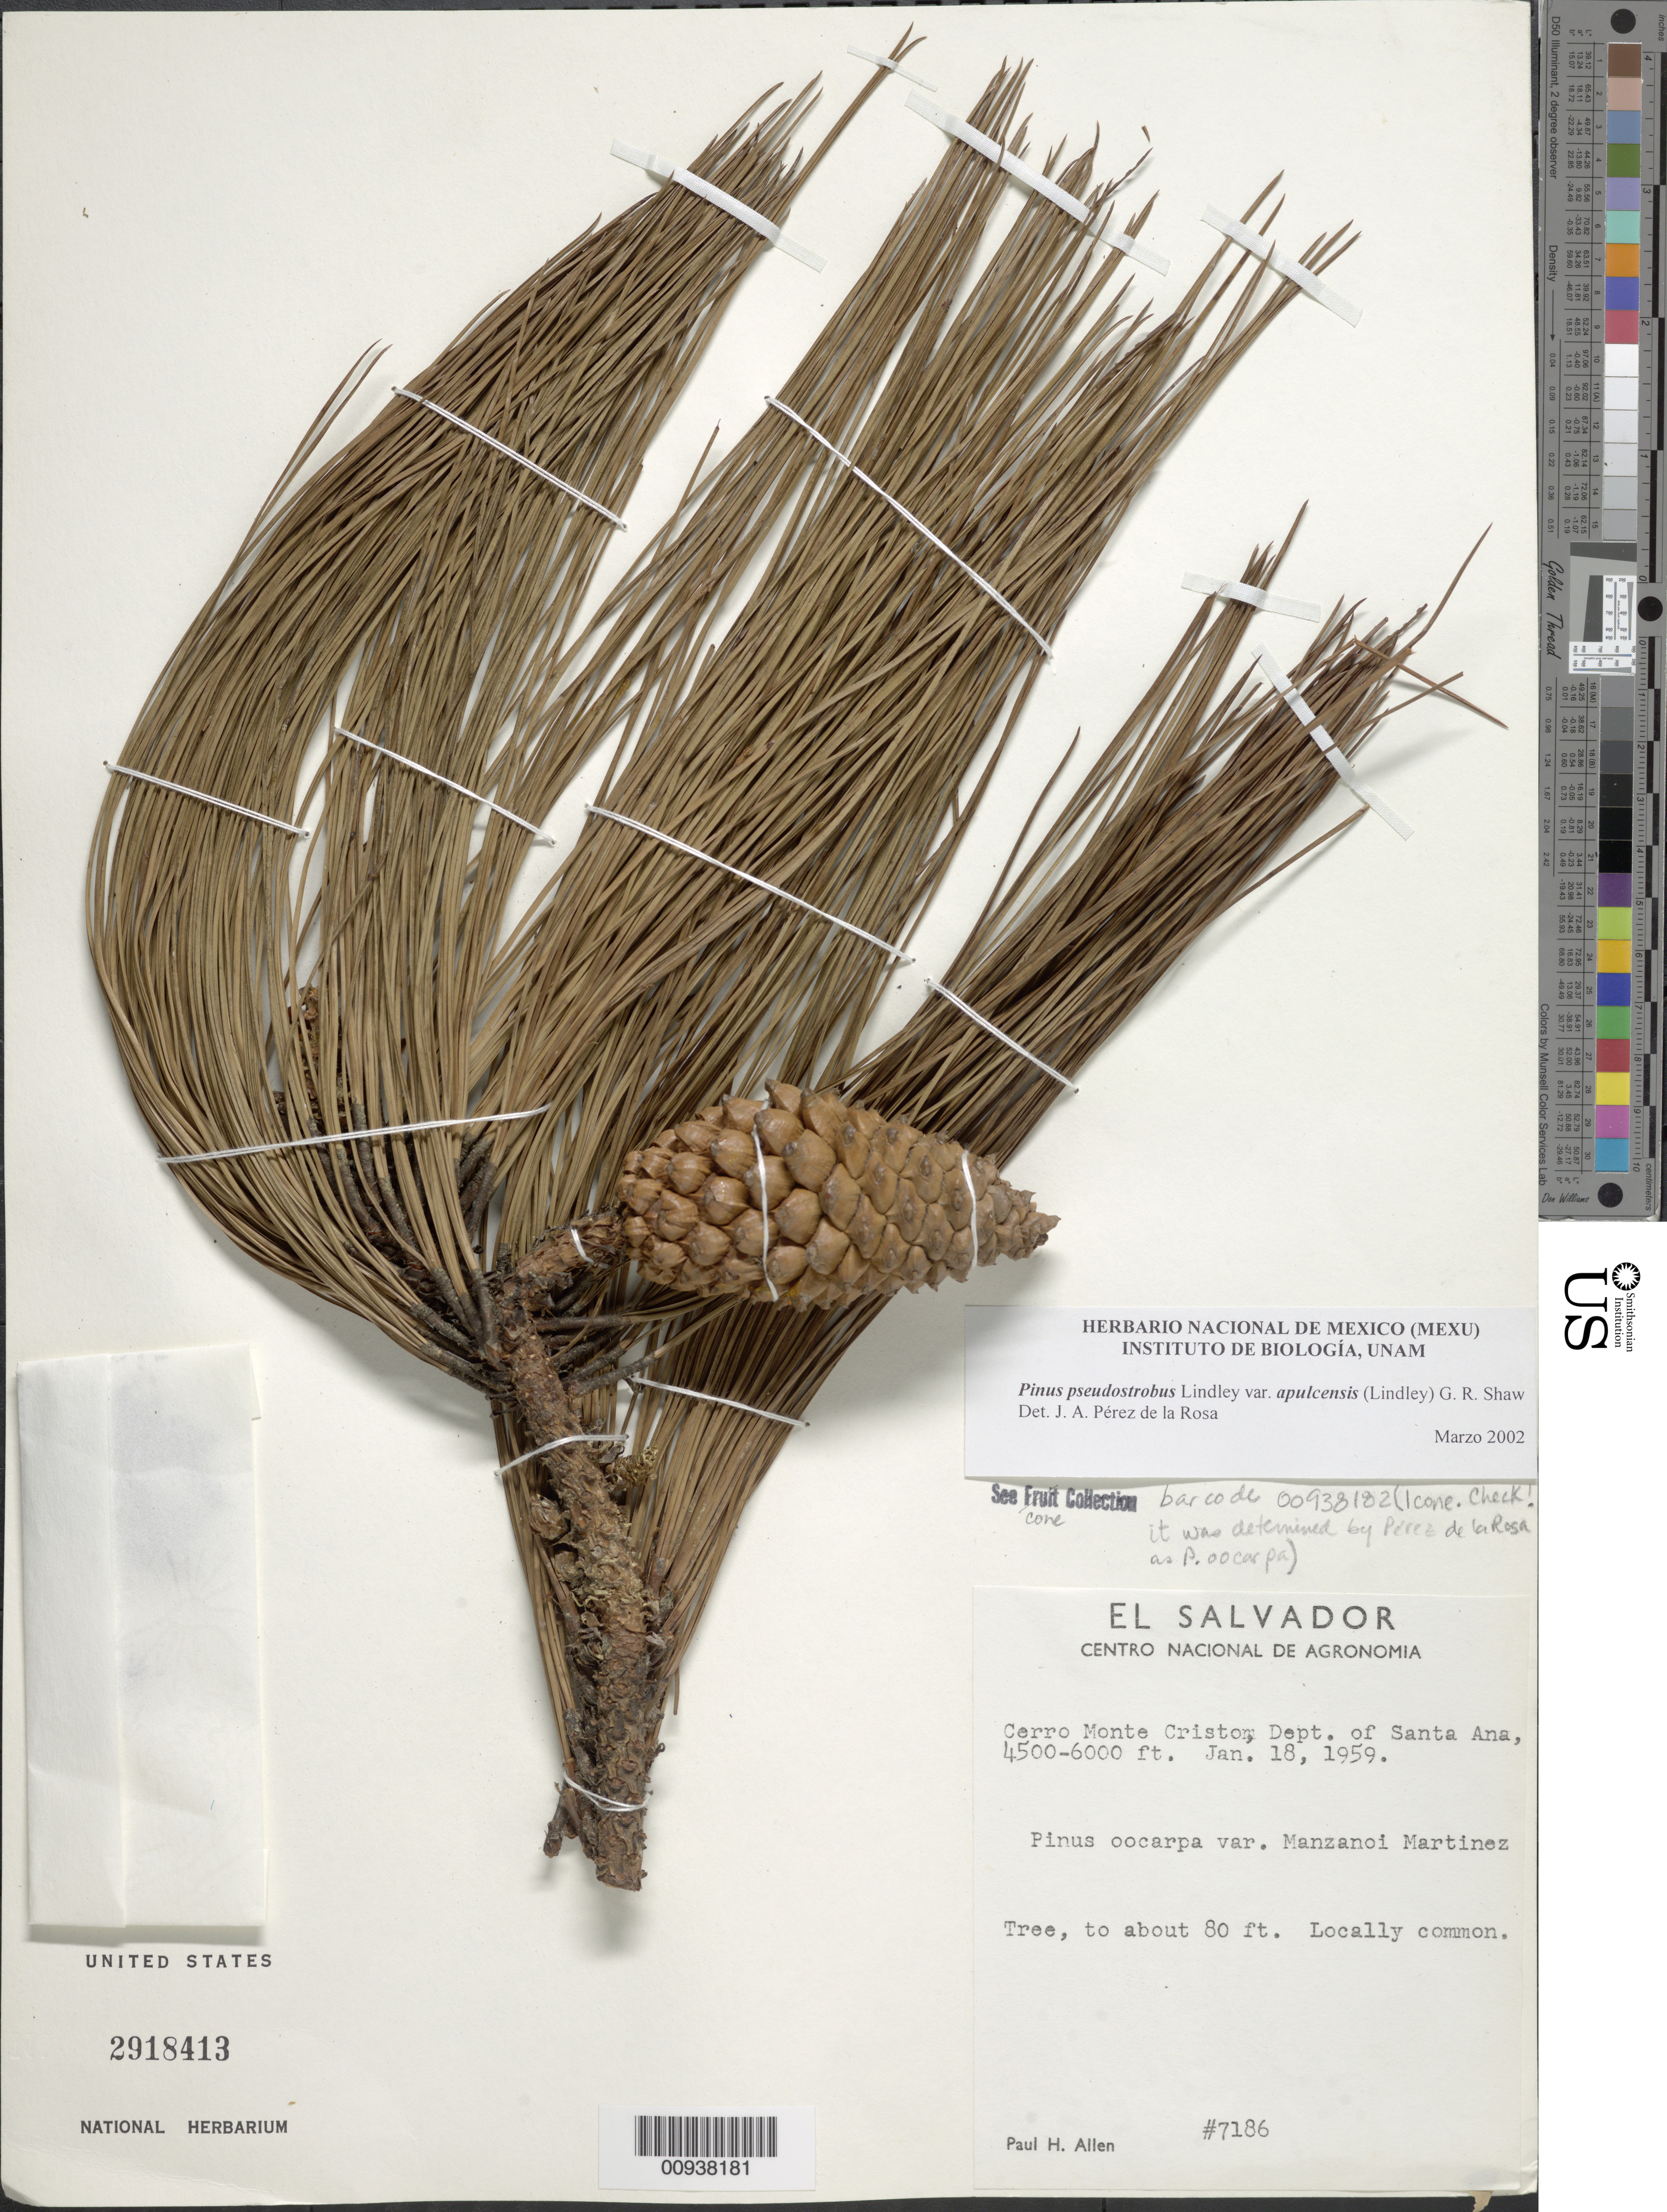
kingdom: Plantae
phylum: Tracheophyta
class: Pinopsida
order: Pinales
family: Pinaceae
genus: Pinus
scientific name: Pinus pseudostrobus var. apulcensis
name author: (Shaw) Lindl.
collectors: P. H. Allen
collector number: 7186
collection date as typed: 18 Jan 1959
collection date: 1959-01-18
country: El Salvador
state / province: Santa Ana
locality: Cerro Monte Cristo.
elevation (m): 1372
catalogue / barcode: US 2918413